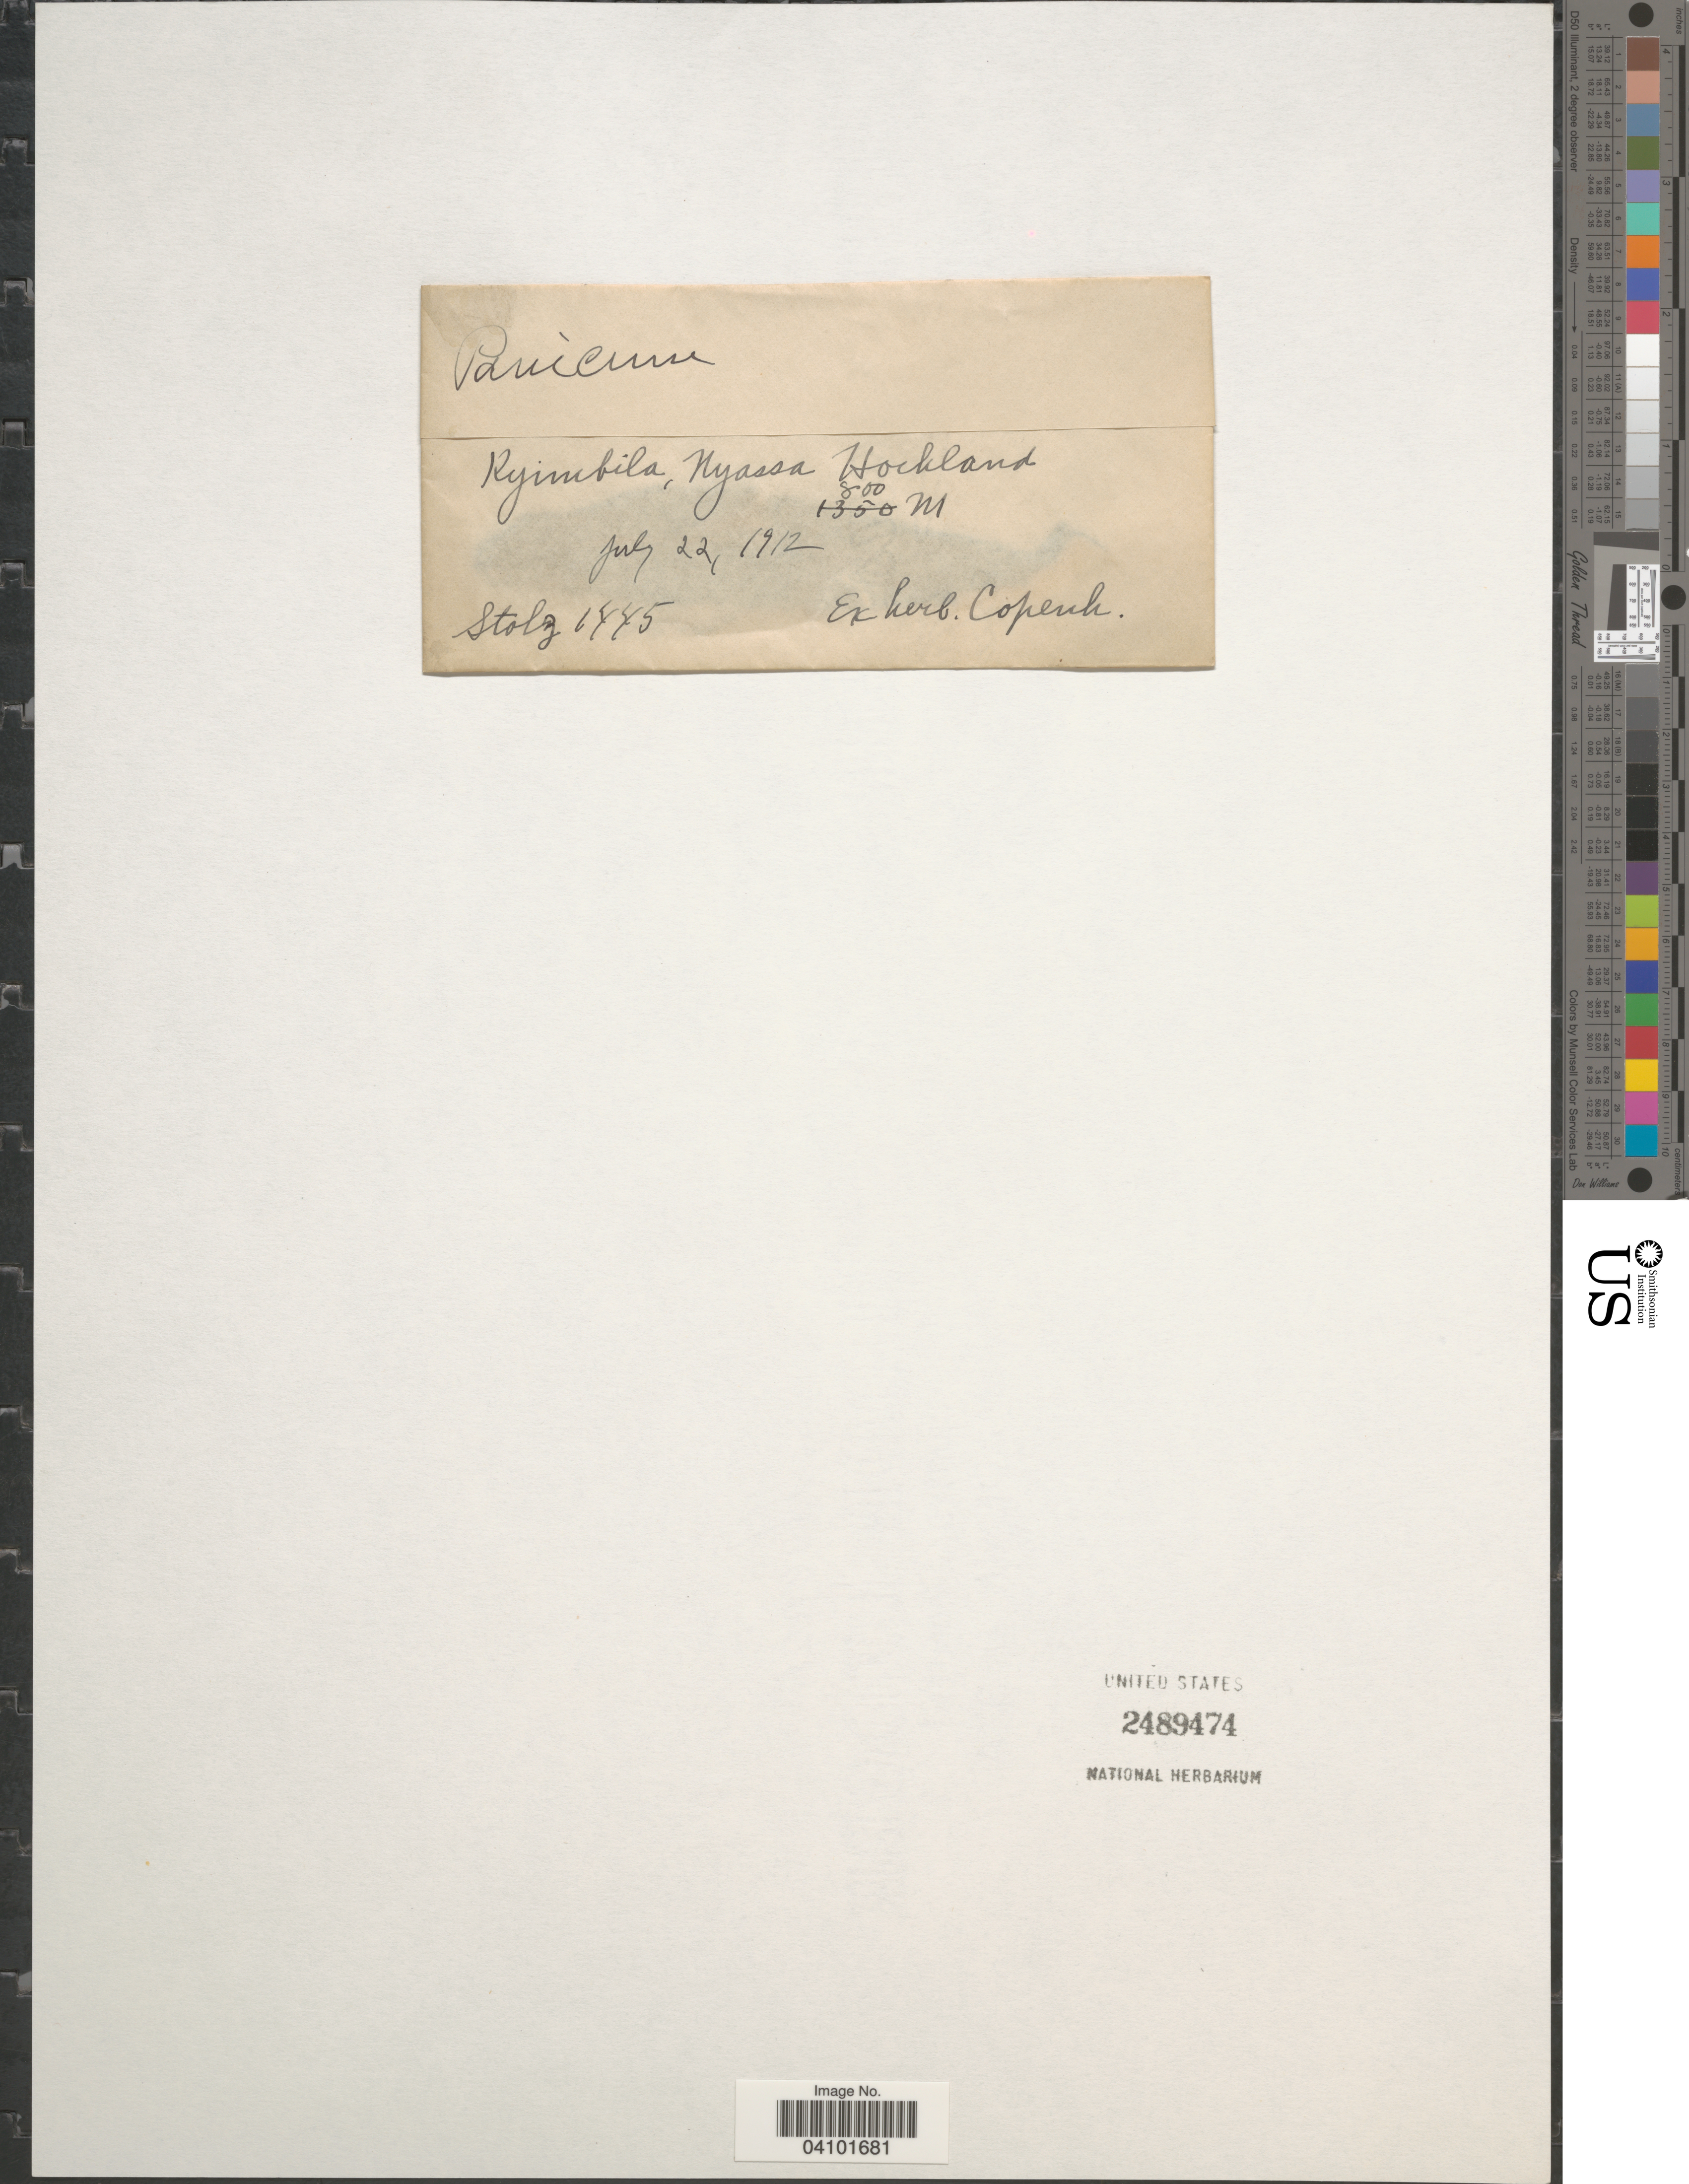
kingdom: Plantae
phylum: Tracheophyta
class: Liliopsida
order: Poales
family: Poaceae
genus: Panicum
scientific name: Panicum sp.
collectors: Stolz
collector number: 1445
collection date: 1912-07-22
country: Tanzania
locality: Kyimbila, Nyassa Hochland.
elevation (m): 800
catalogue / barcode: US 2489474